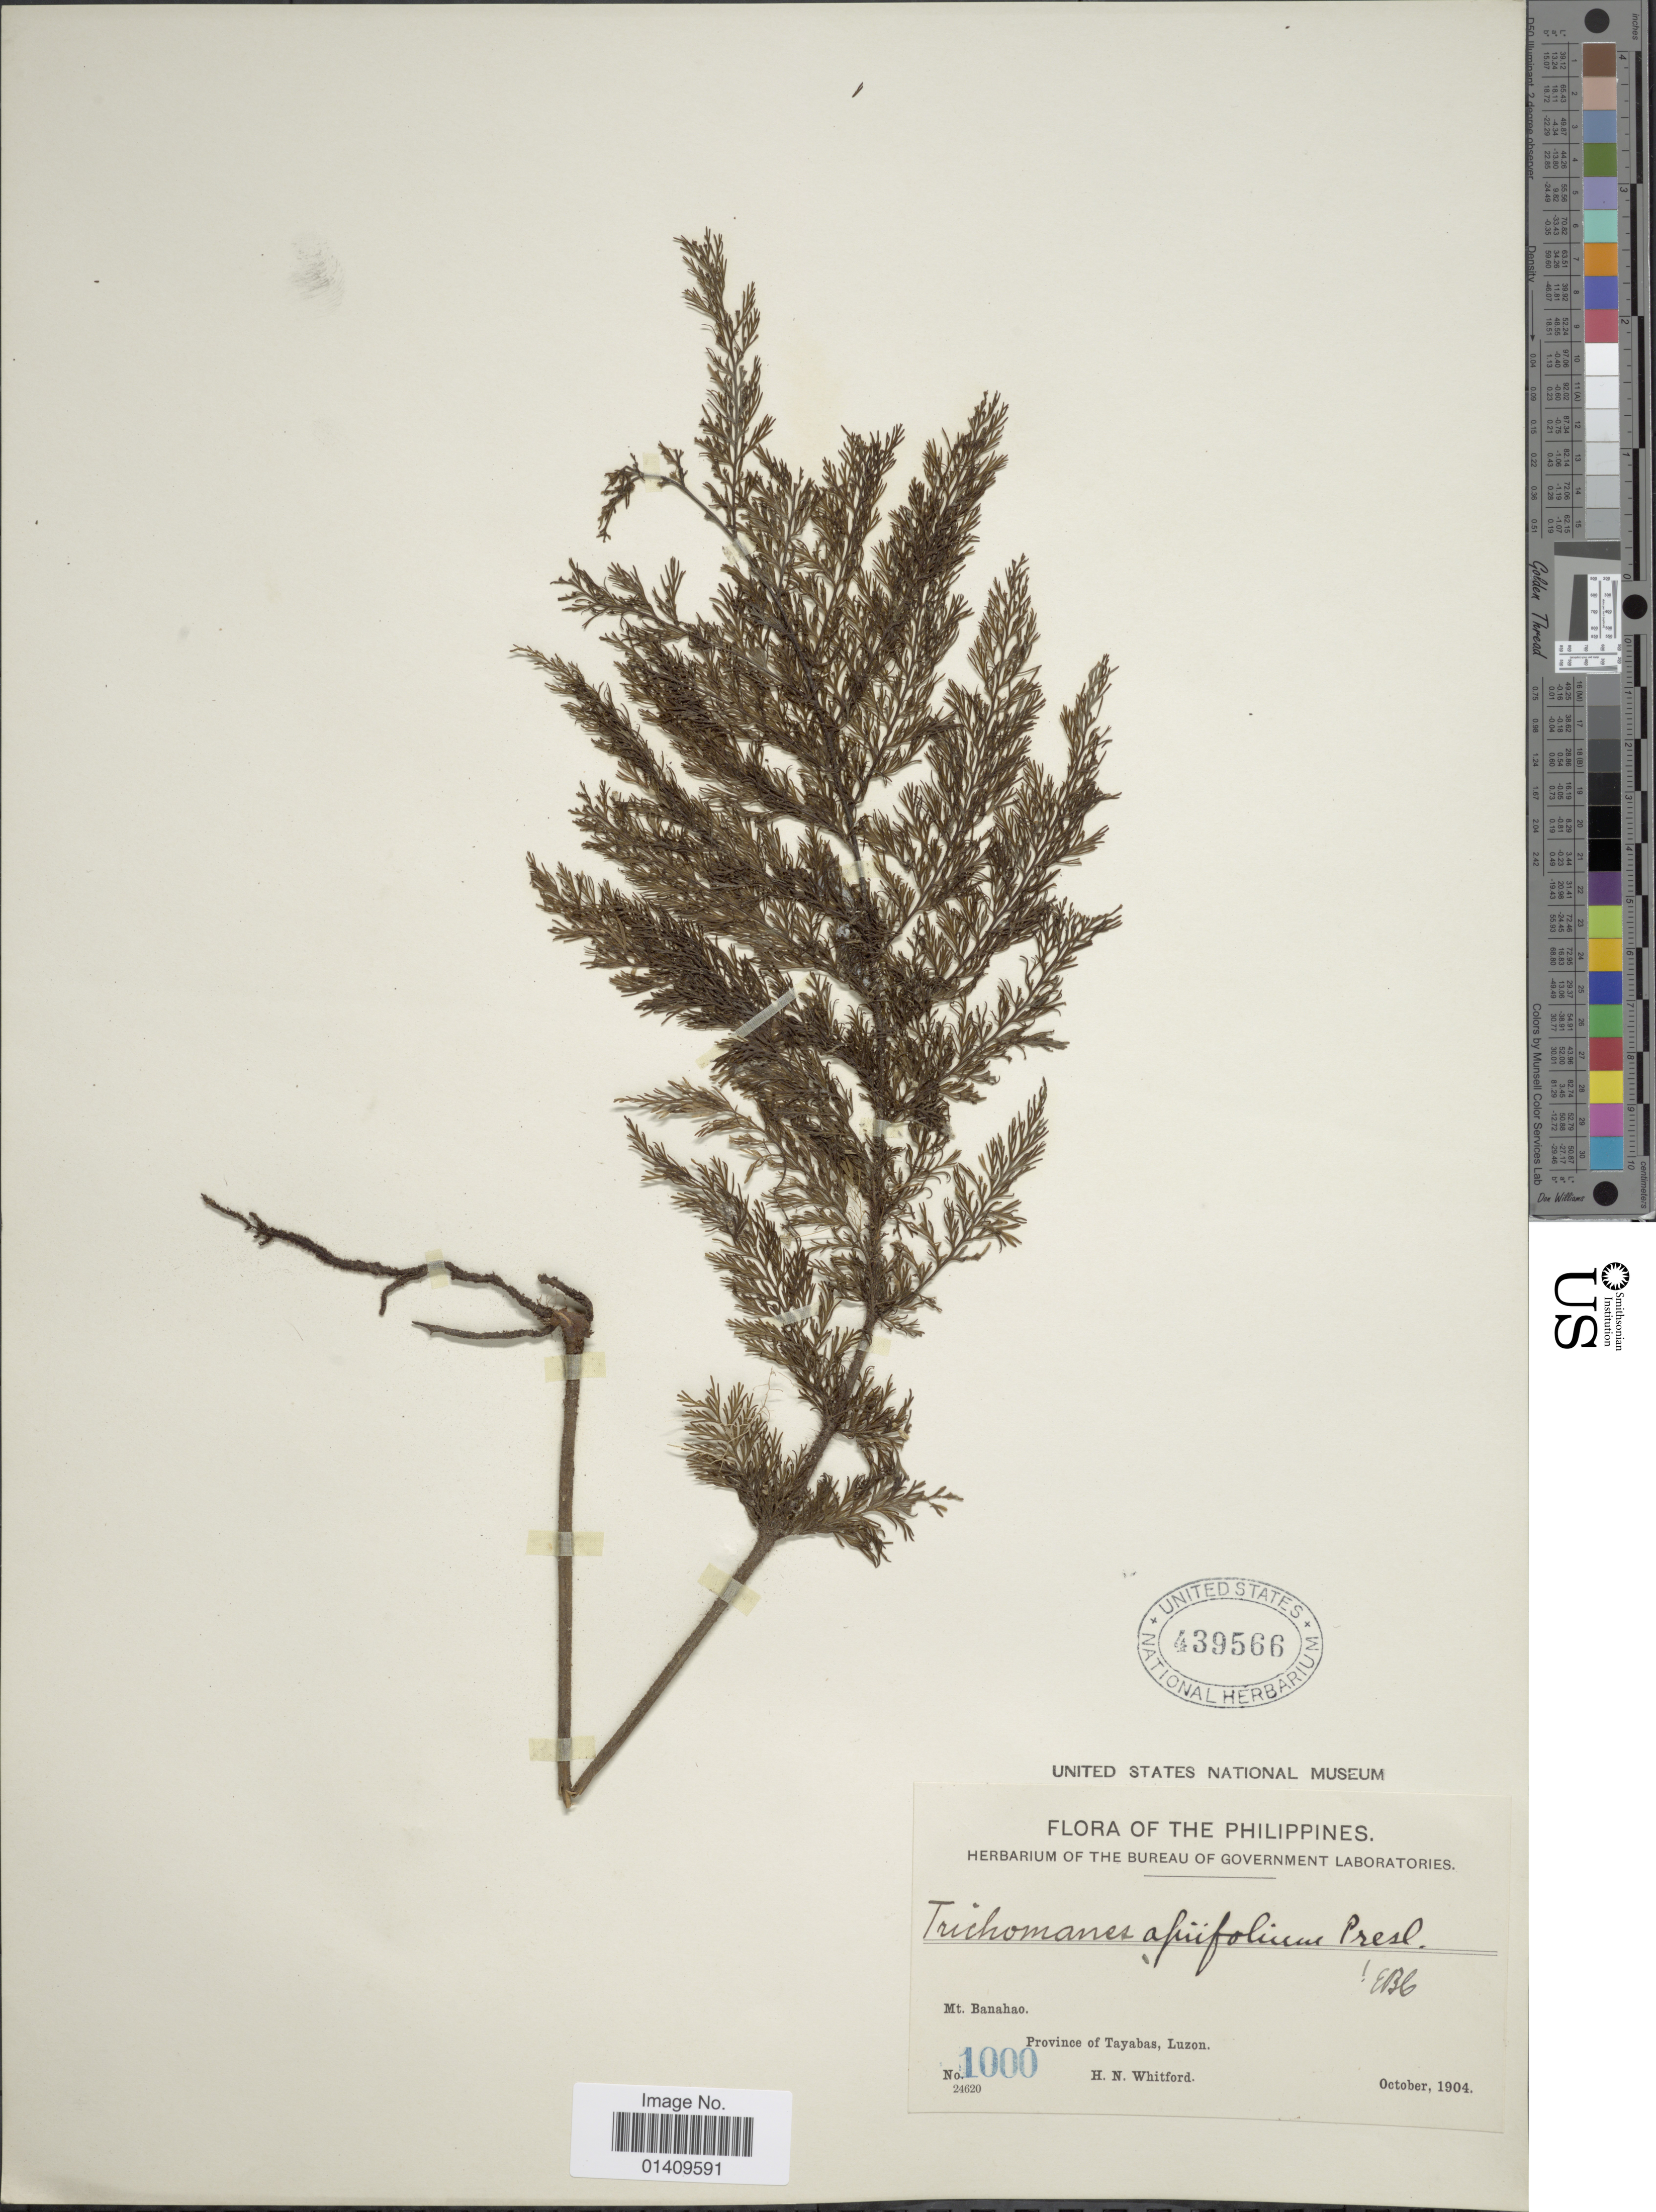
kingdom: Plantae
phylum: Tracheophyta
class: Polypodiopsida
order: Hymenophyllales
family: Hymenophyllaceae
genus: Callistopteris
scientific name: Callistopteris apiifolia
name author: (C. Presl) Copel.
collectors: H. N. Whitford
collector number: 1000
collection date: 1904-10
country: Philippines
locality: Mt. Banahao province of Tayabas, Luzon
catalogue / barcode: US 439566